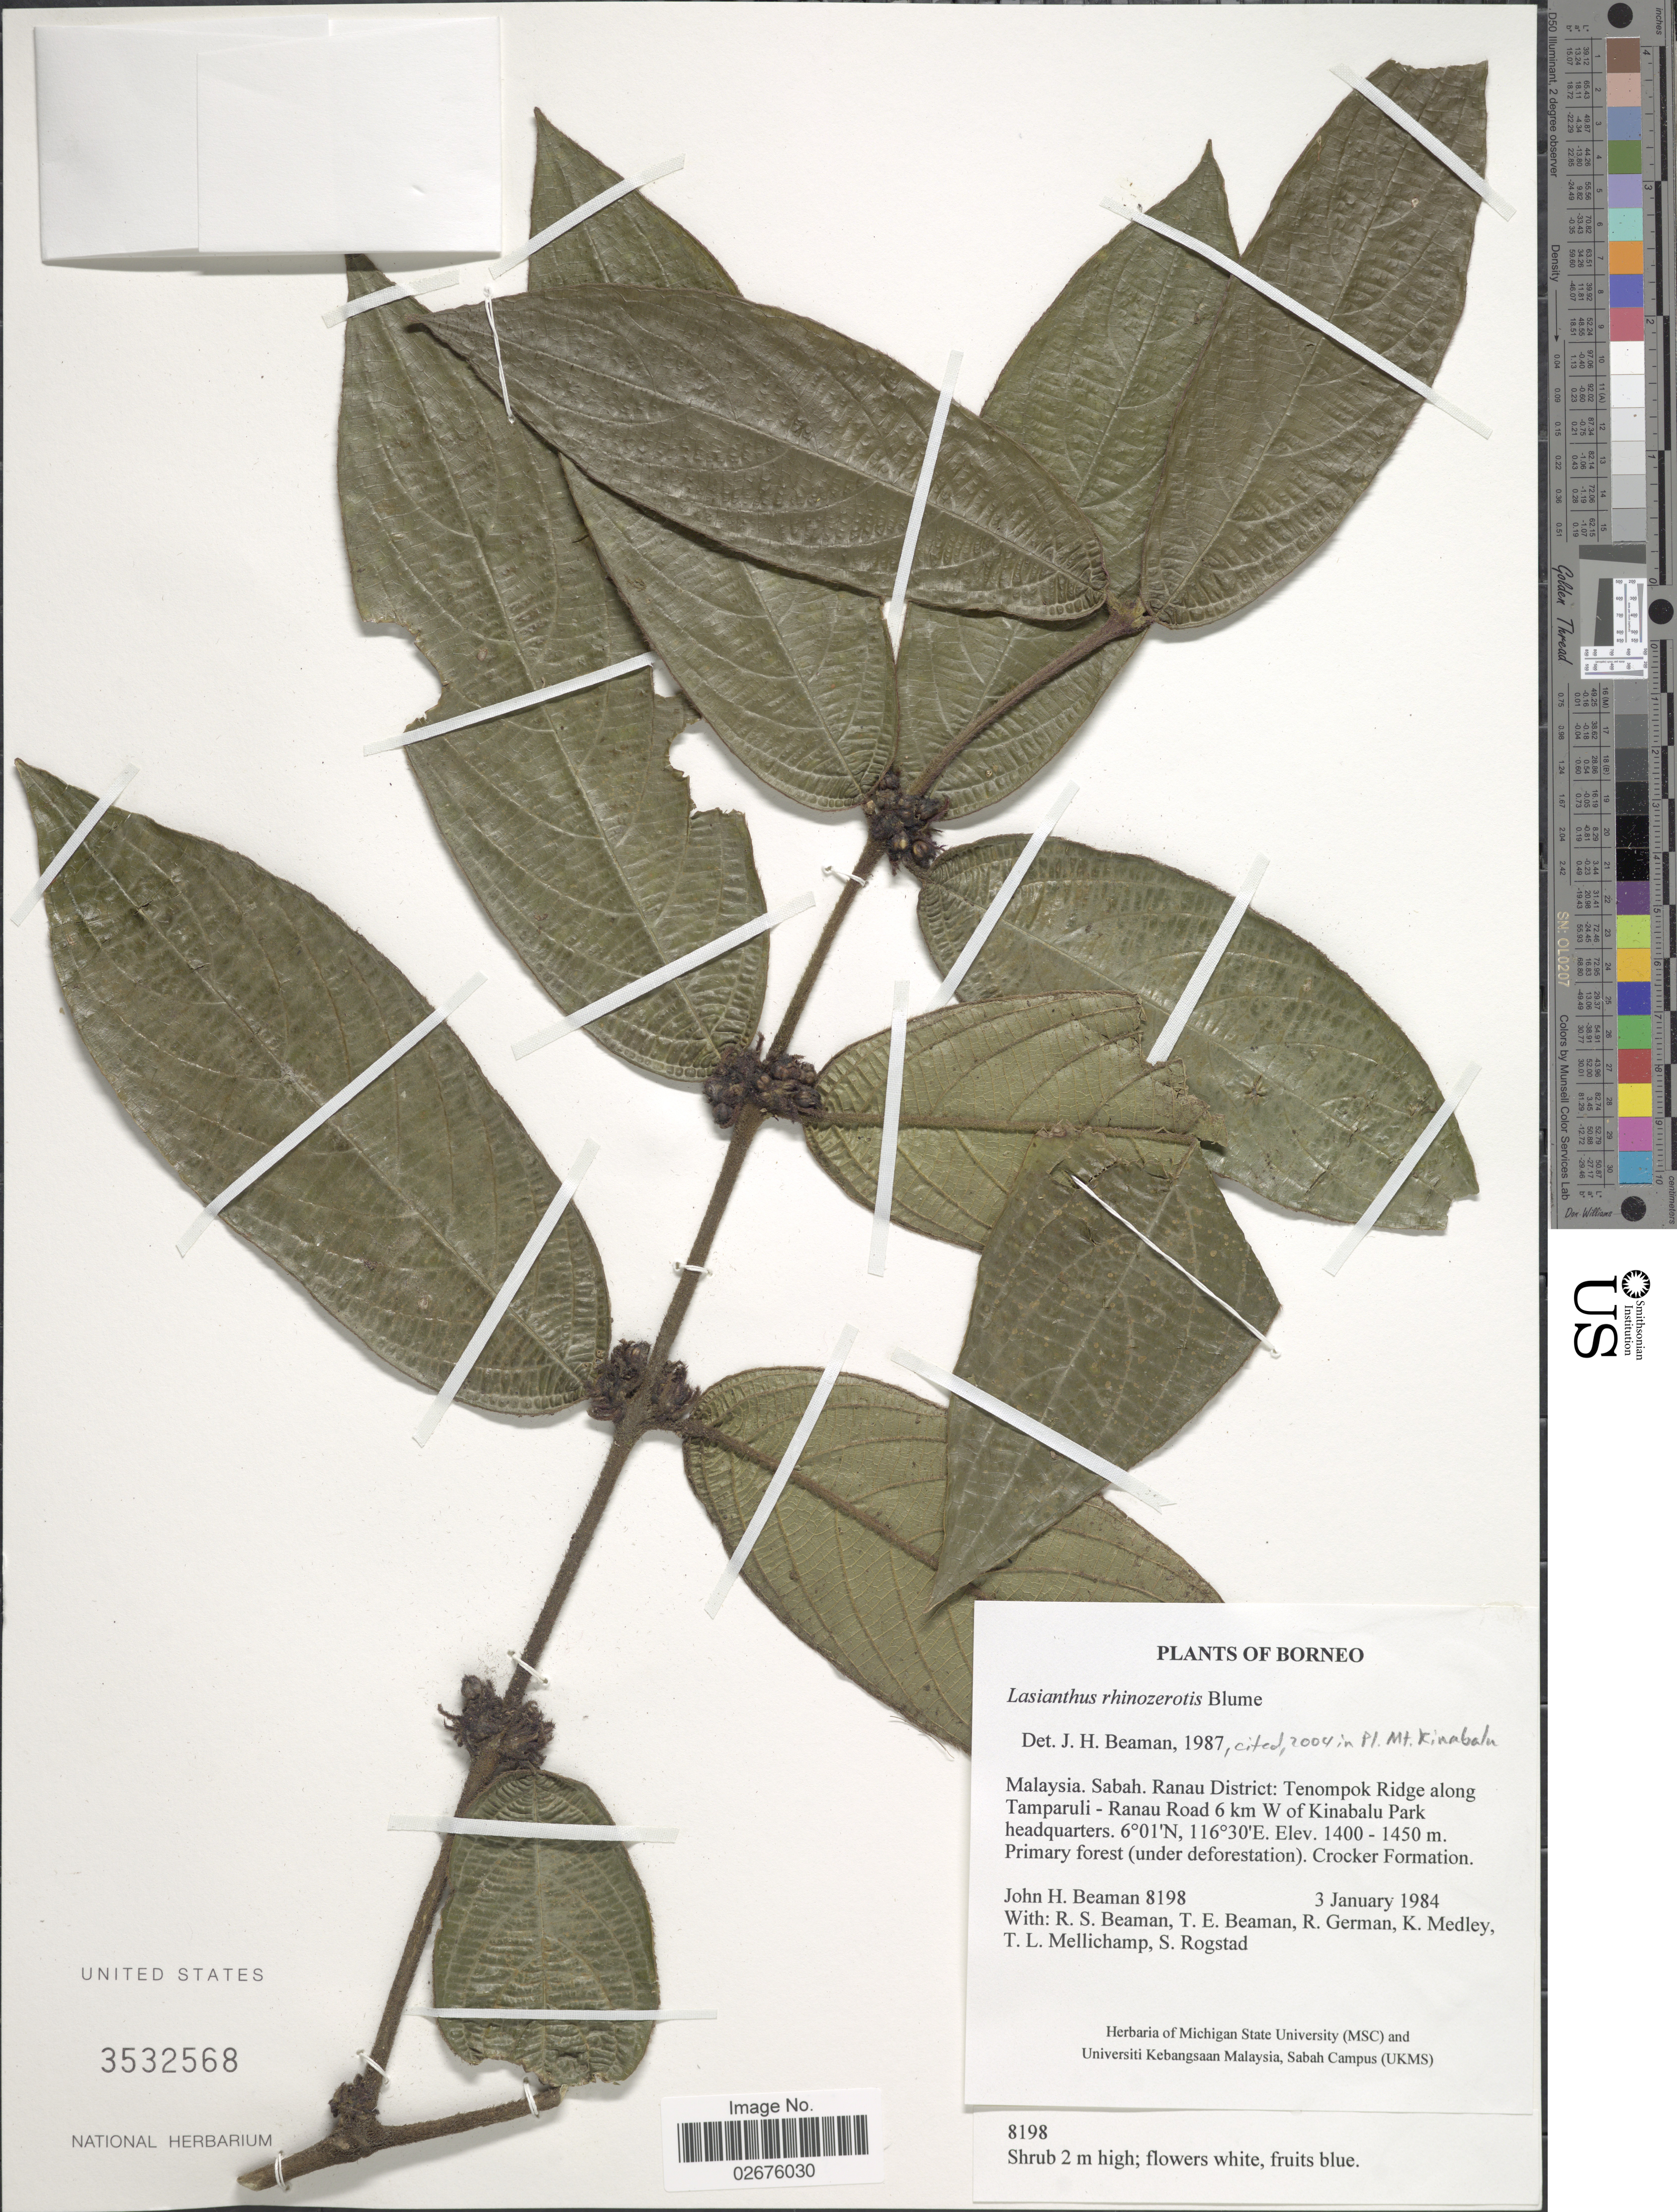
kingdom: Plantae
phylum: Tracheophyta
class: Magnoliopsida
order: Gentianales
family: Rubiaceae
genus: Lasianthus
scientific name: Lasianthus rhinocerotis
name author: Blume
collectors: J. H. Beaman, R. S. Beaman, T. E. Beaman, R. German & et al.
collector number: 8198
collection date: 1984-01-03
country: Malaysia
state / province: Sabah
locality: Borneo. Ranau District: Tenompok Ridge along Tamparuli-Ranau Road 6 km W of Kinabalu Park headquarters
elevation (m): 1400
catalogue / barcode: US 3532568